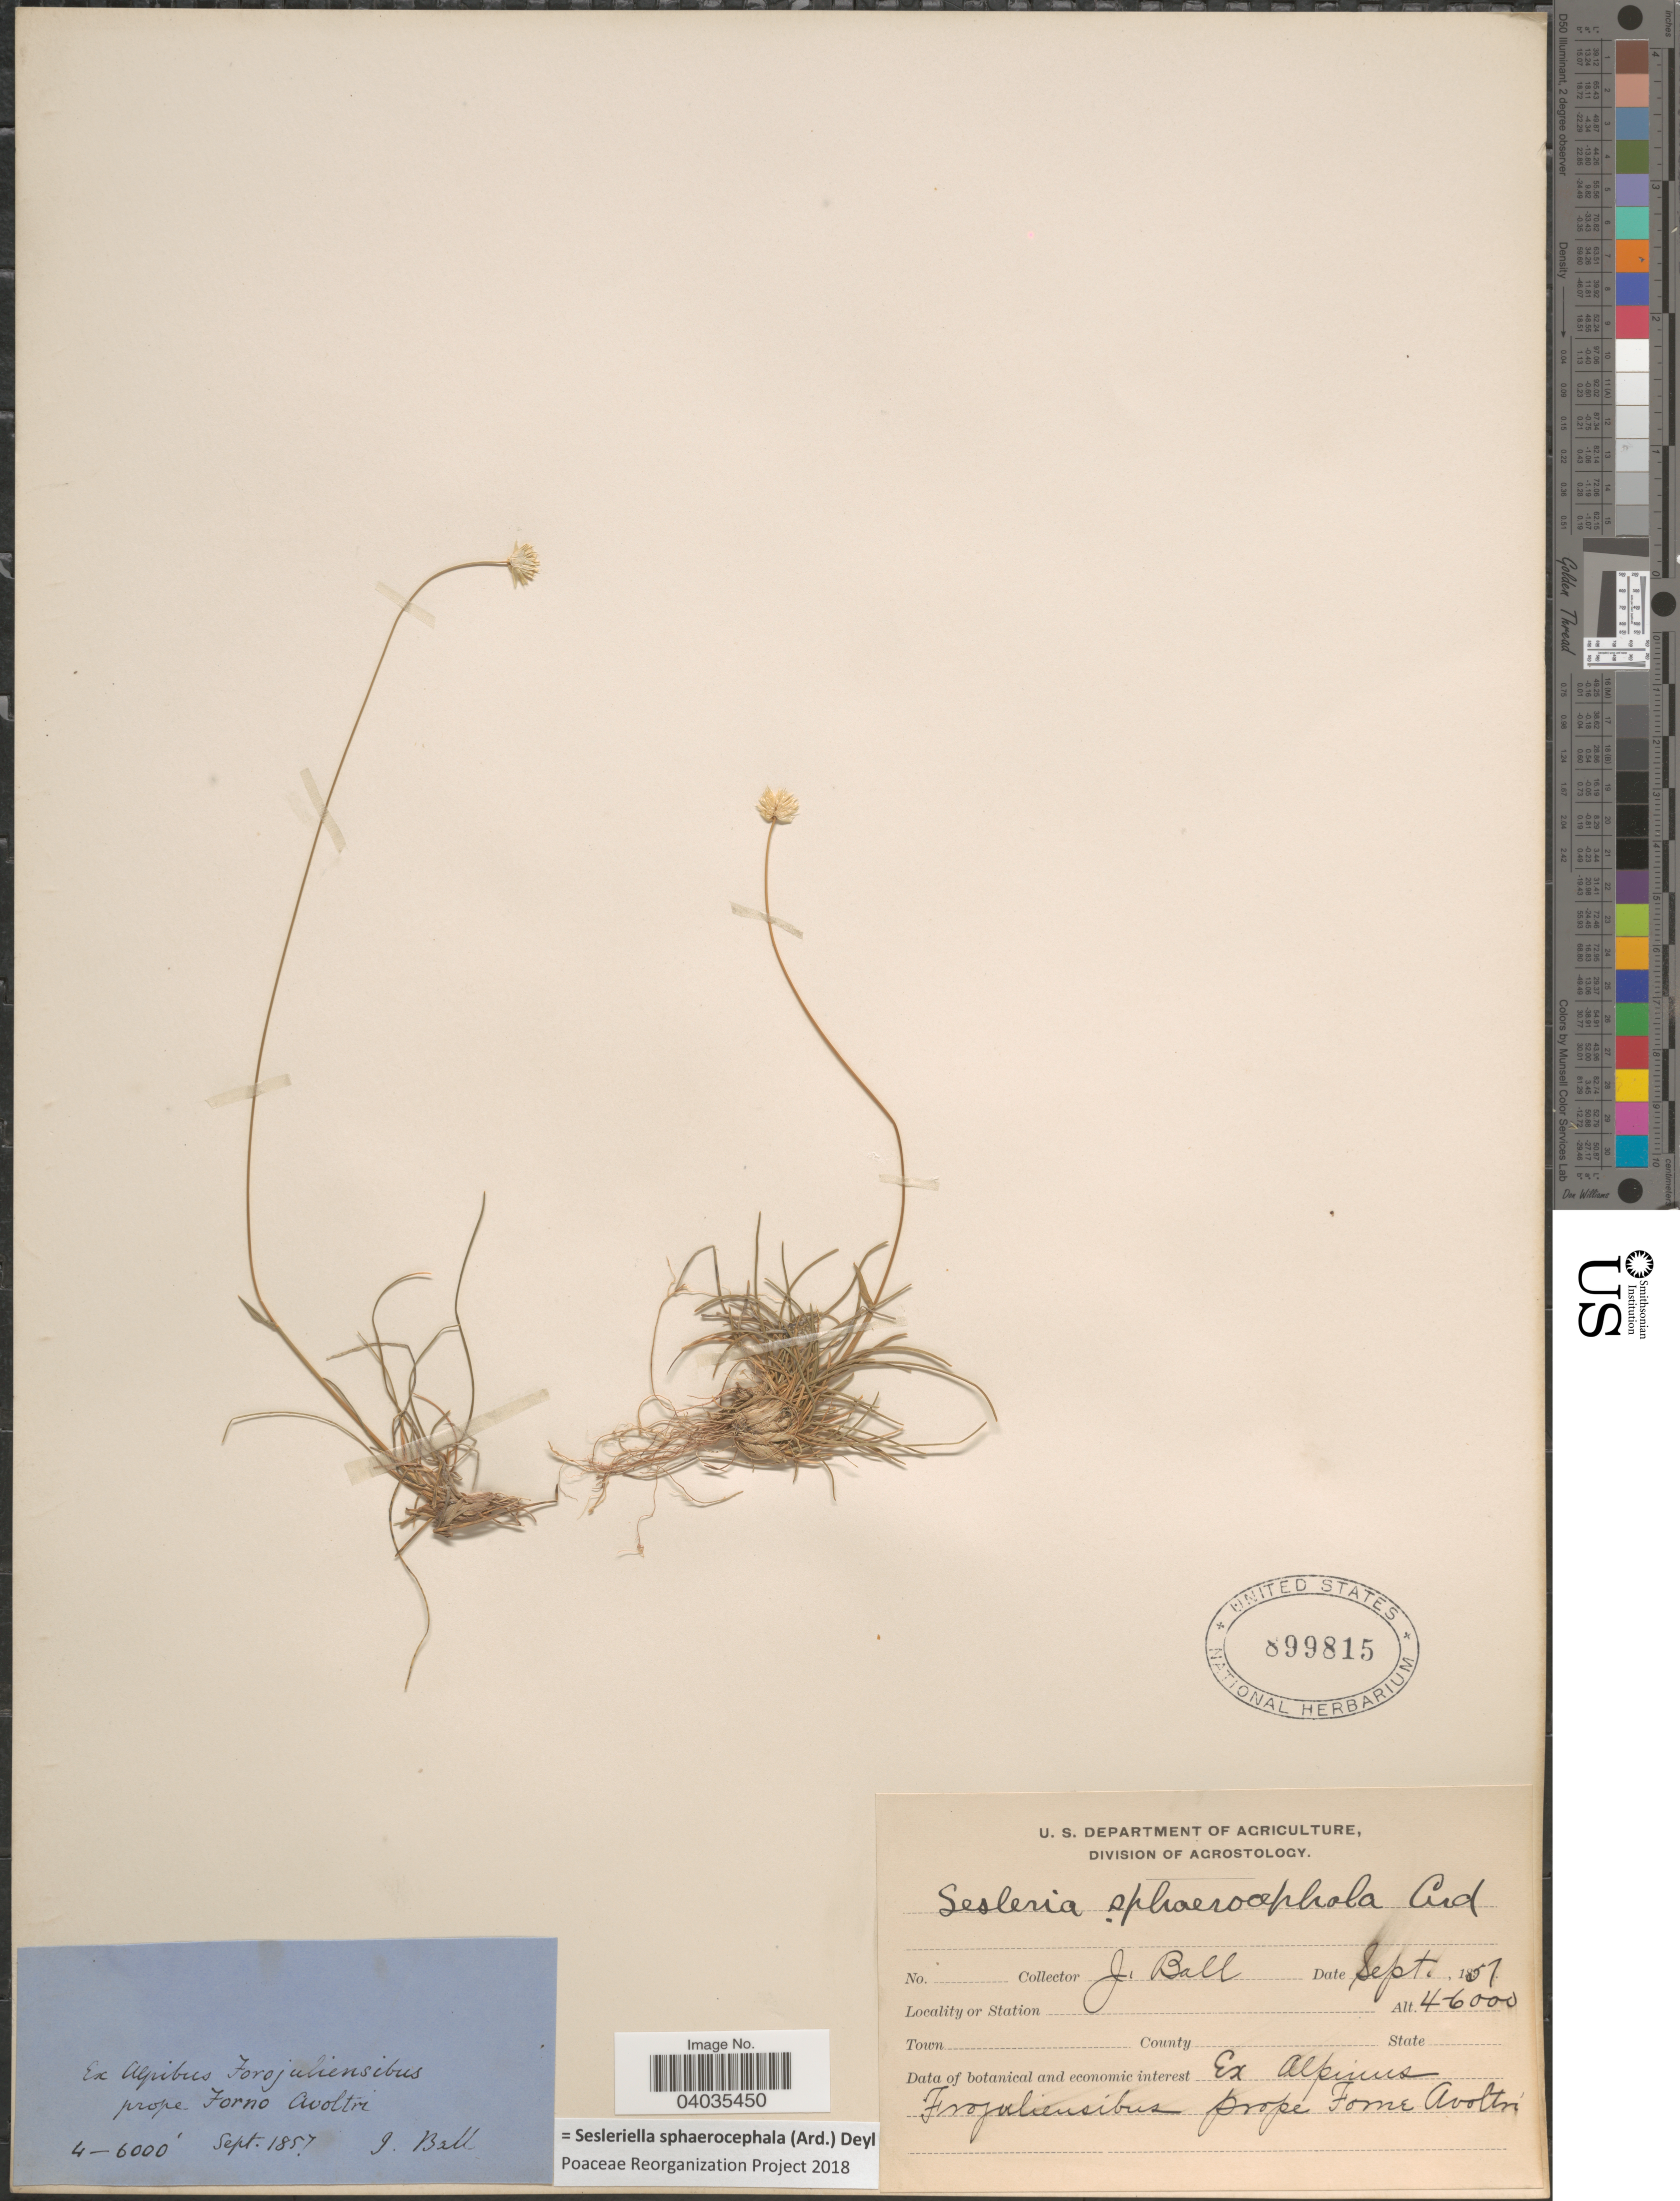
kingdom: Plantae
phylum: Tracheophyta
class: Liliopsida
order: Poales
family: Poaceae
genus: Sesleriella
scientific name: Sesleriella sphaerocephala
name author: (Ard.) Deyl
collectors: J. Ball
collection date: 1857-09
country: Italy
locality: Ex Alpibus Frojuliensibus prope Forni Avoltri.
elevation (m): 1219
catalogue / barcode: US 899815